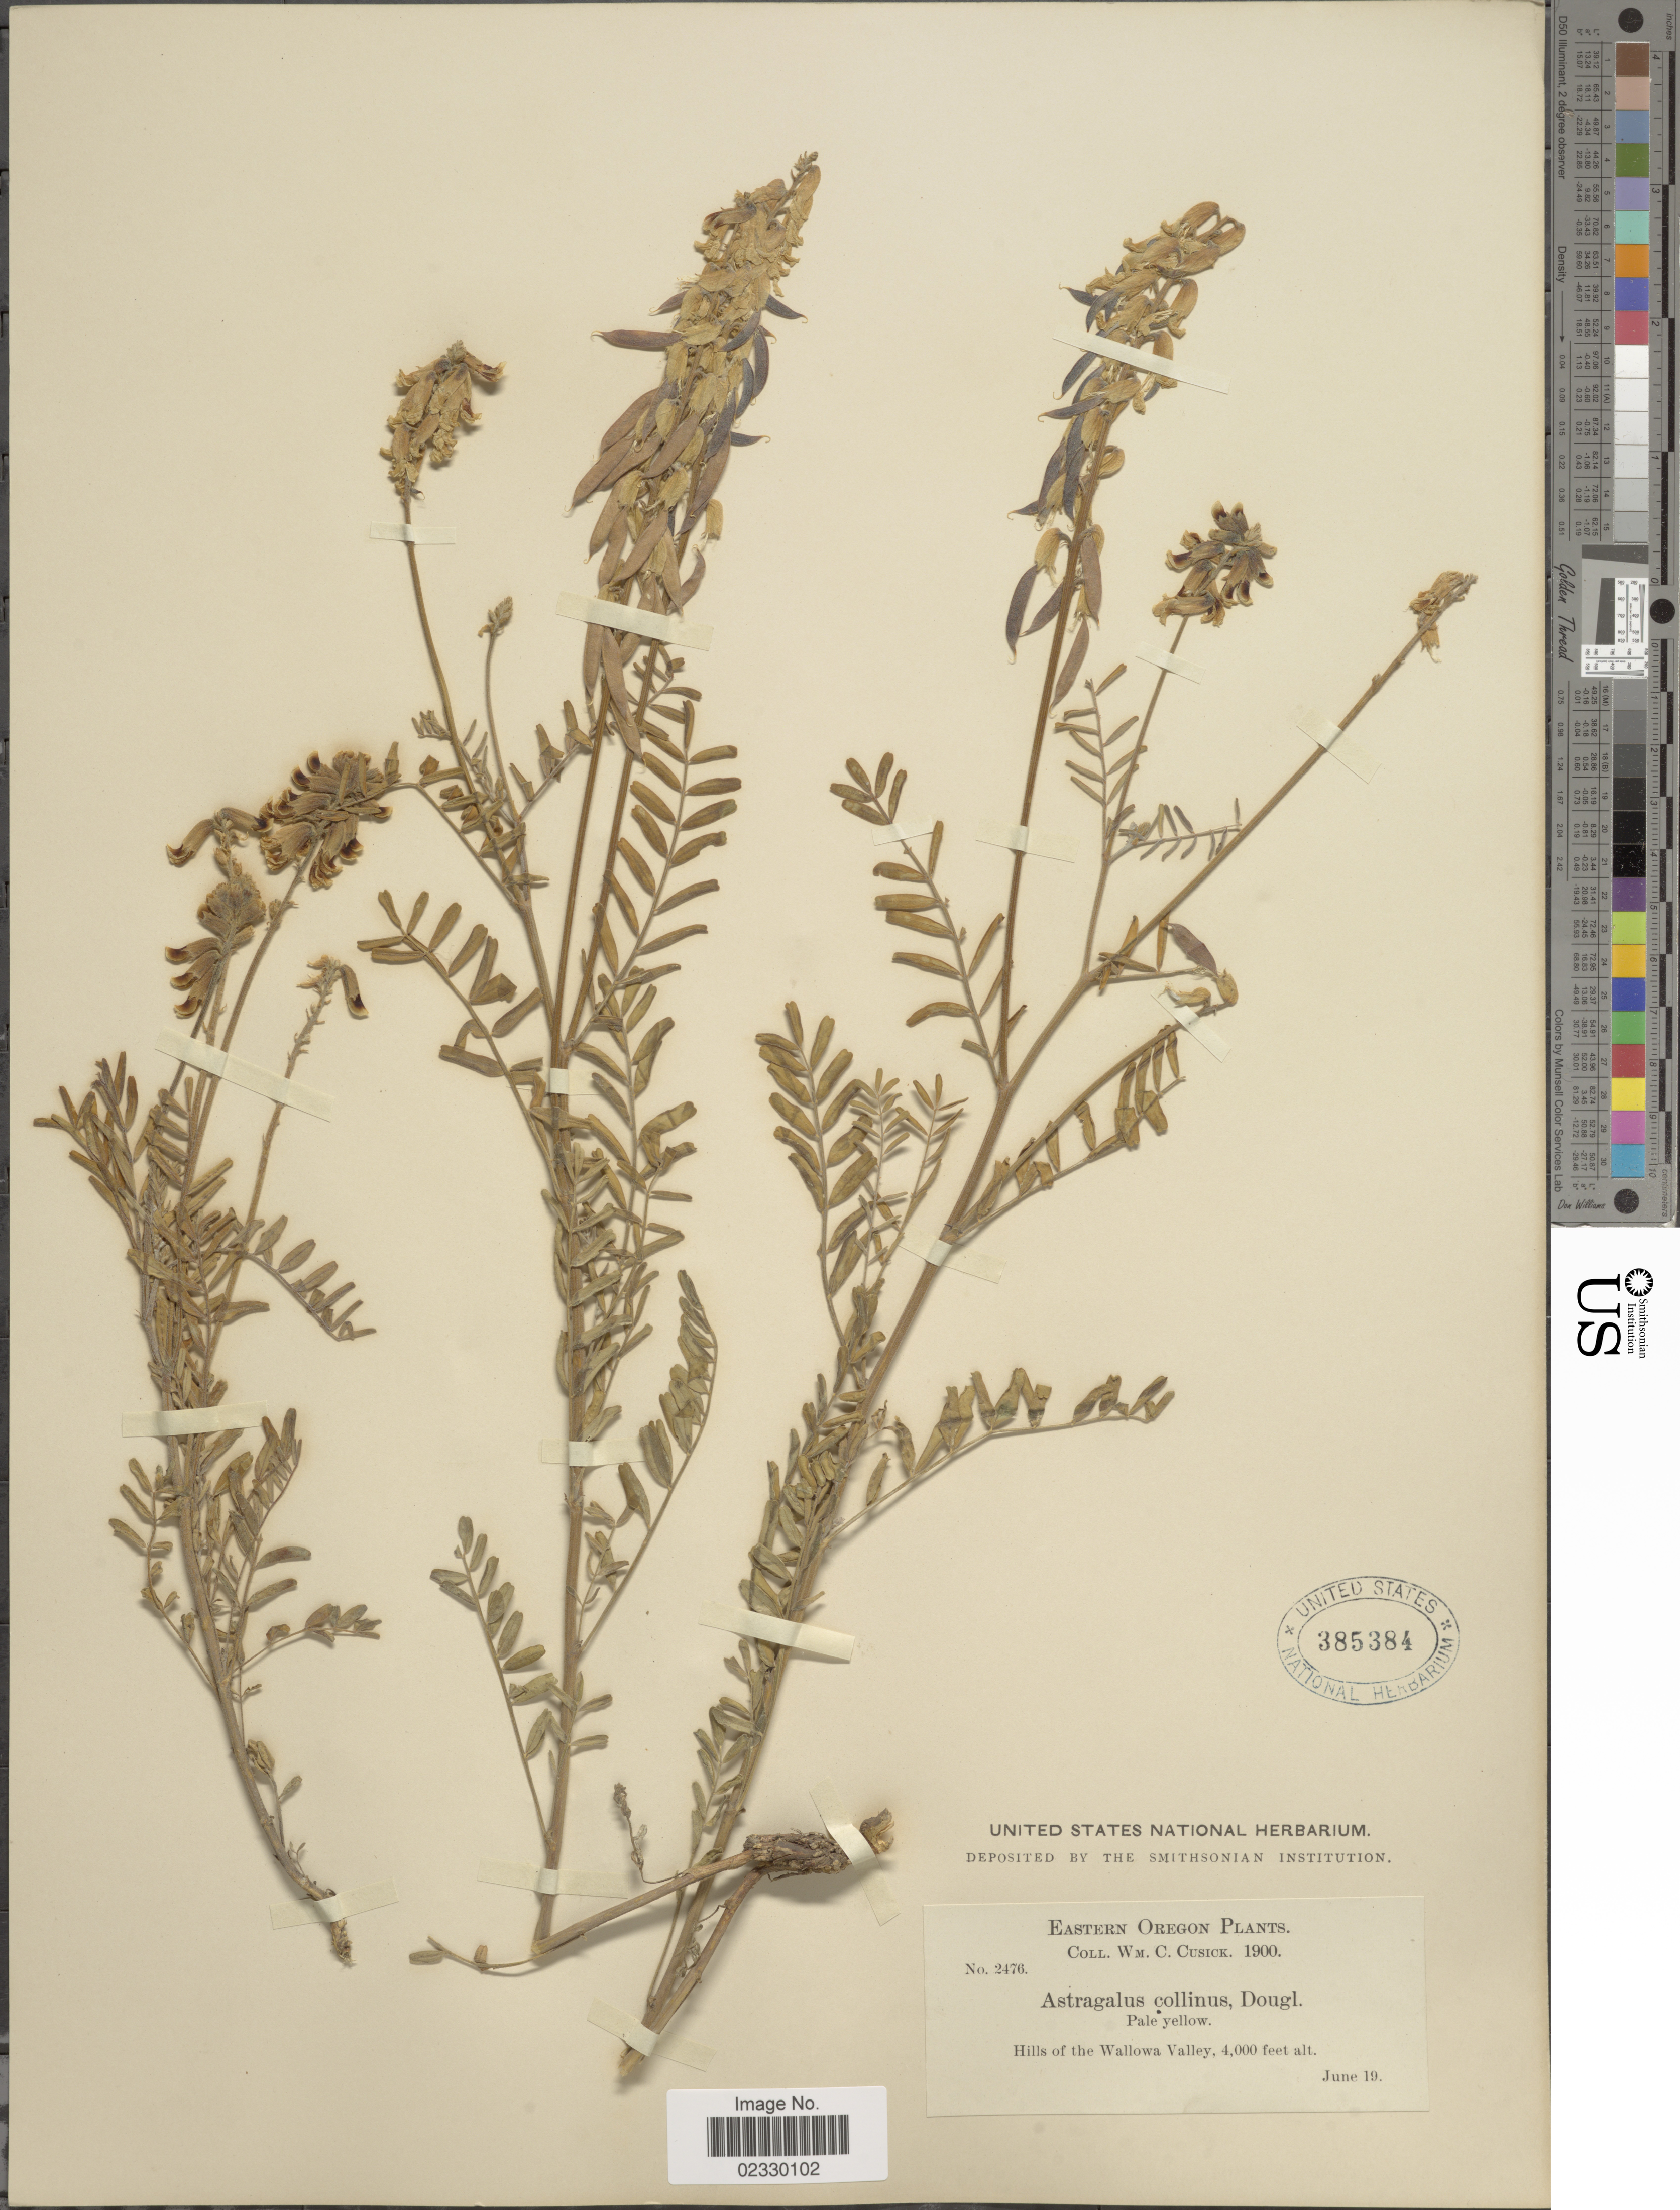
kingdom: Plantae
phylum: Tracheophyta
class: Magnoliopsida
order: Fabales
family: Fabaceae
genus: Astragalus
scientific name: Astragalus collinus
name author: Douglas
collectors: W. C. Cusick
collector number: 2476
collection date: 1900-06-19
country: United States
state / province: Oregon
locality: Eastern Oregon, Hills of the Wallowa Vallley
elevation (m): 1219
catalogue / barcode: US 385384